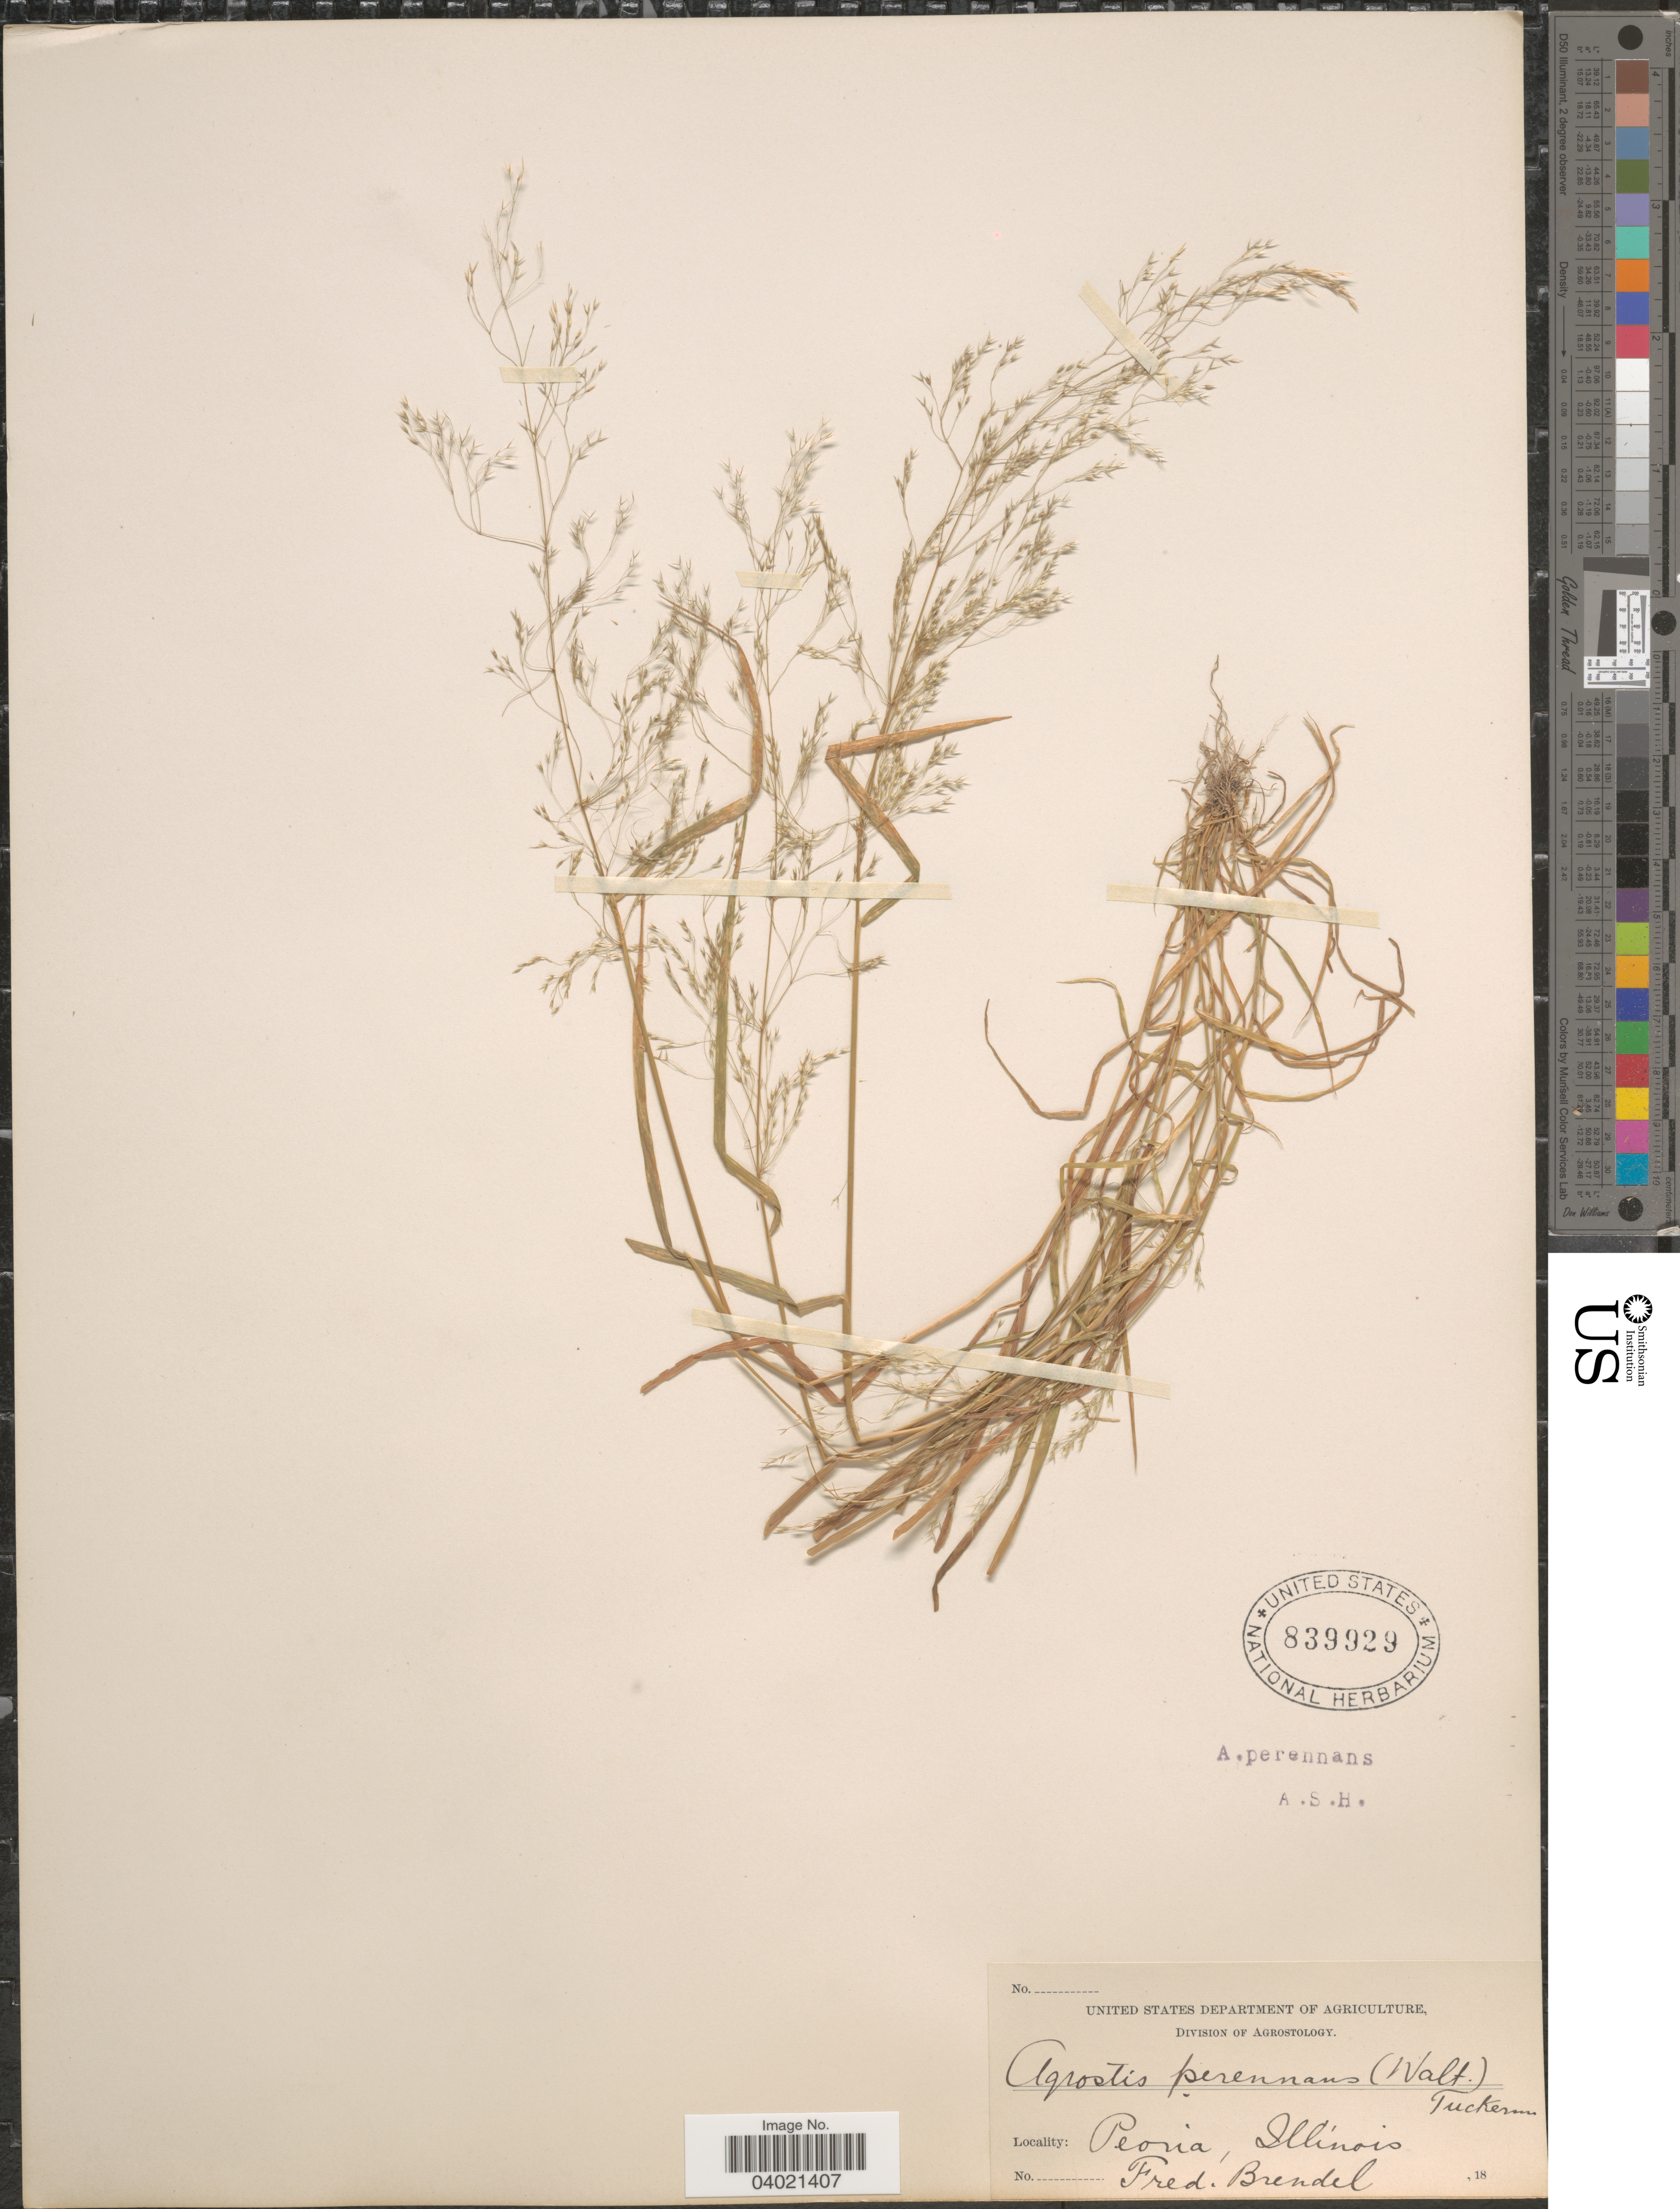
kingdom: Plantae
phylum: Tracheophyta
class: Liliopsida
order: Poales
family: Poaceae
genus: Agrostis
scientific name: Agrostis perennans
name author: (Walter) Tuck.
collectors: F. Brendel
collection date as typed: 18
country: United States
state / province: Illinois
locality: Peoria.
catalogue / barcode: US 839929